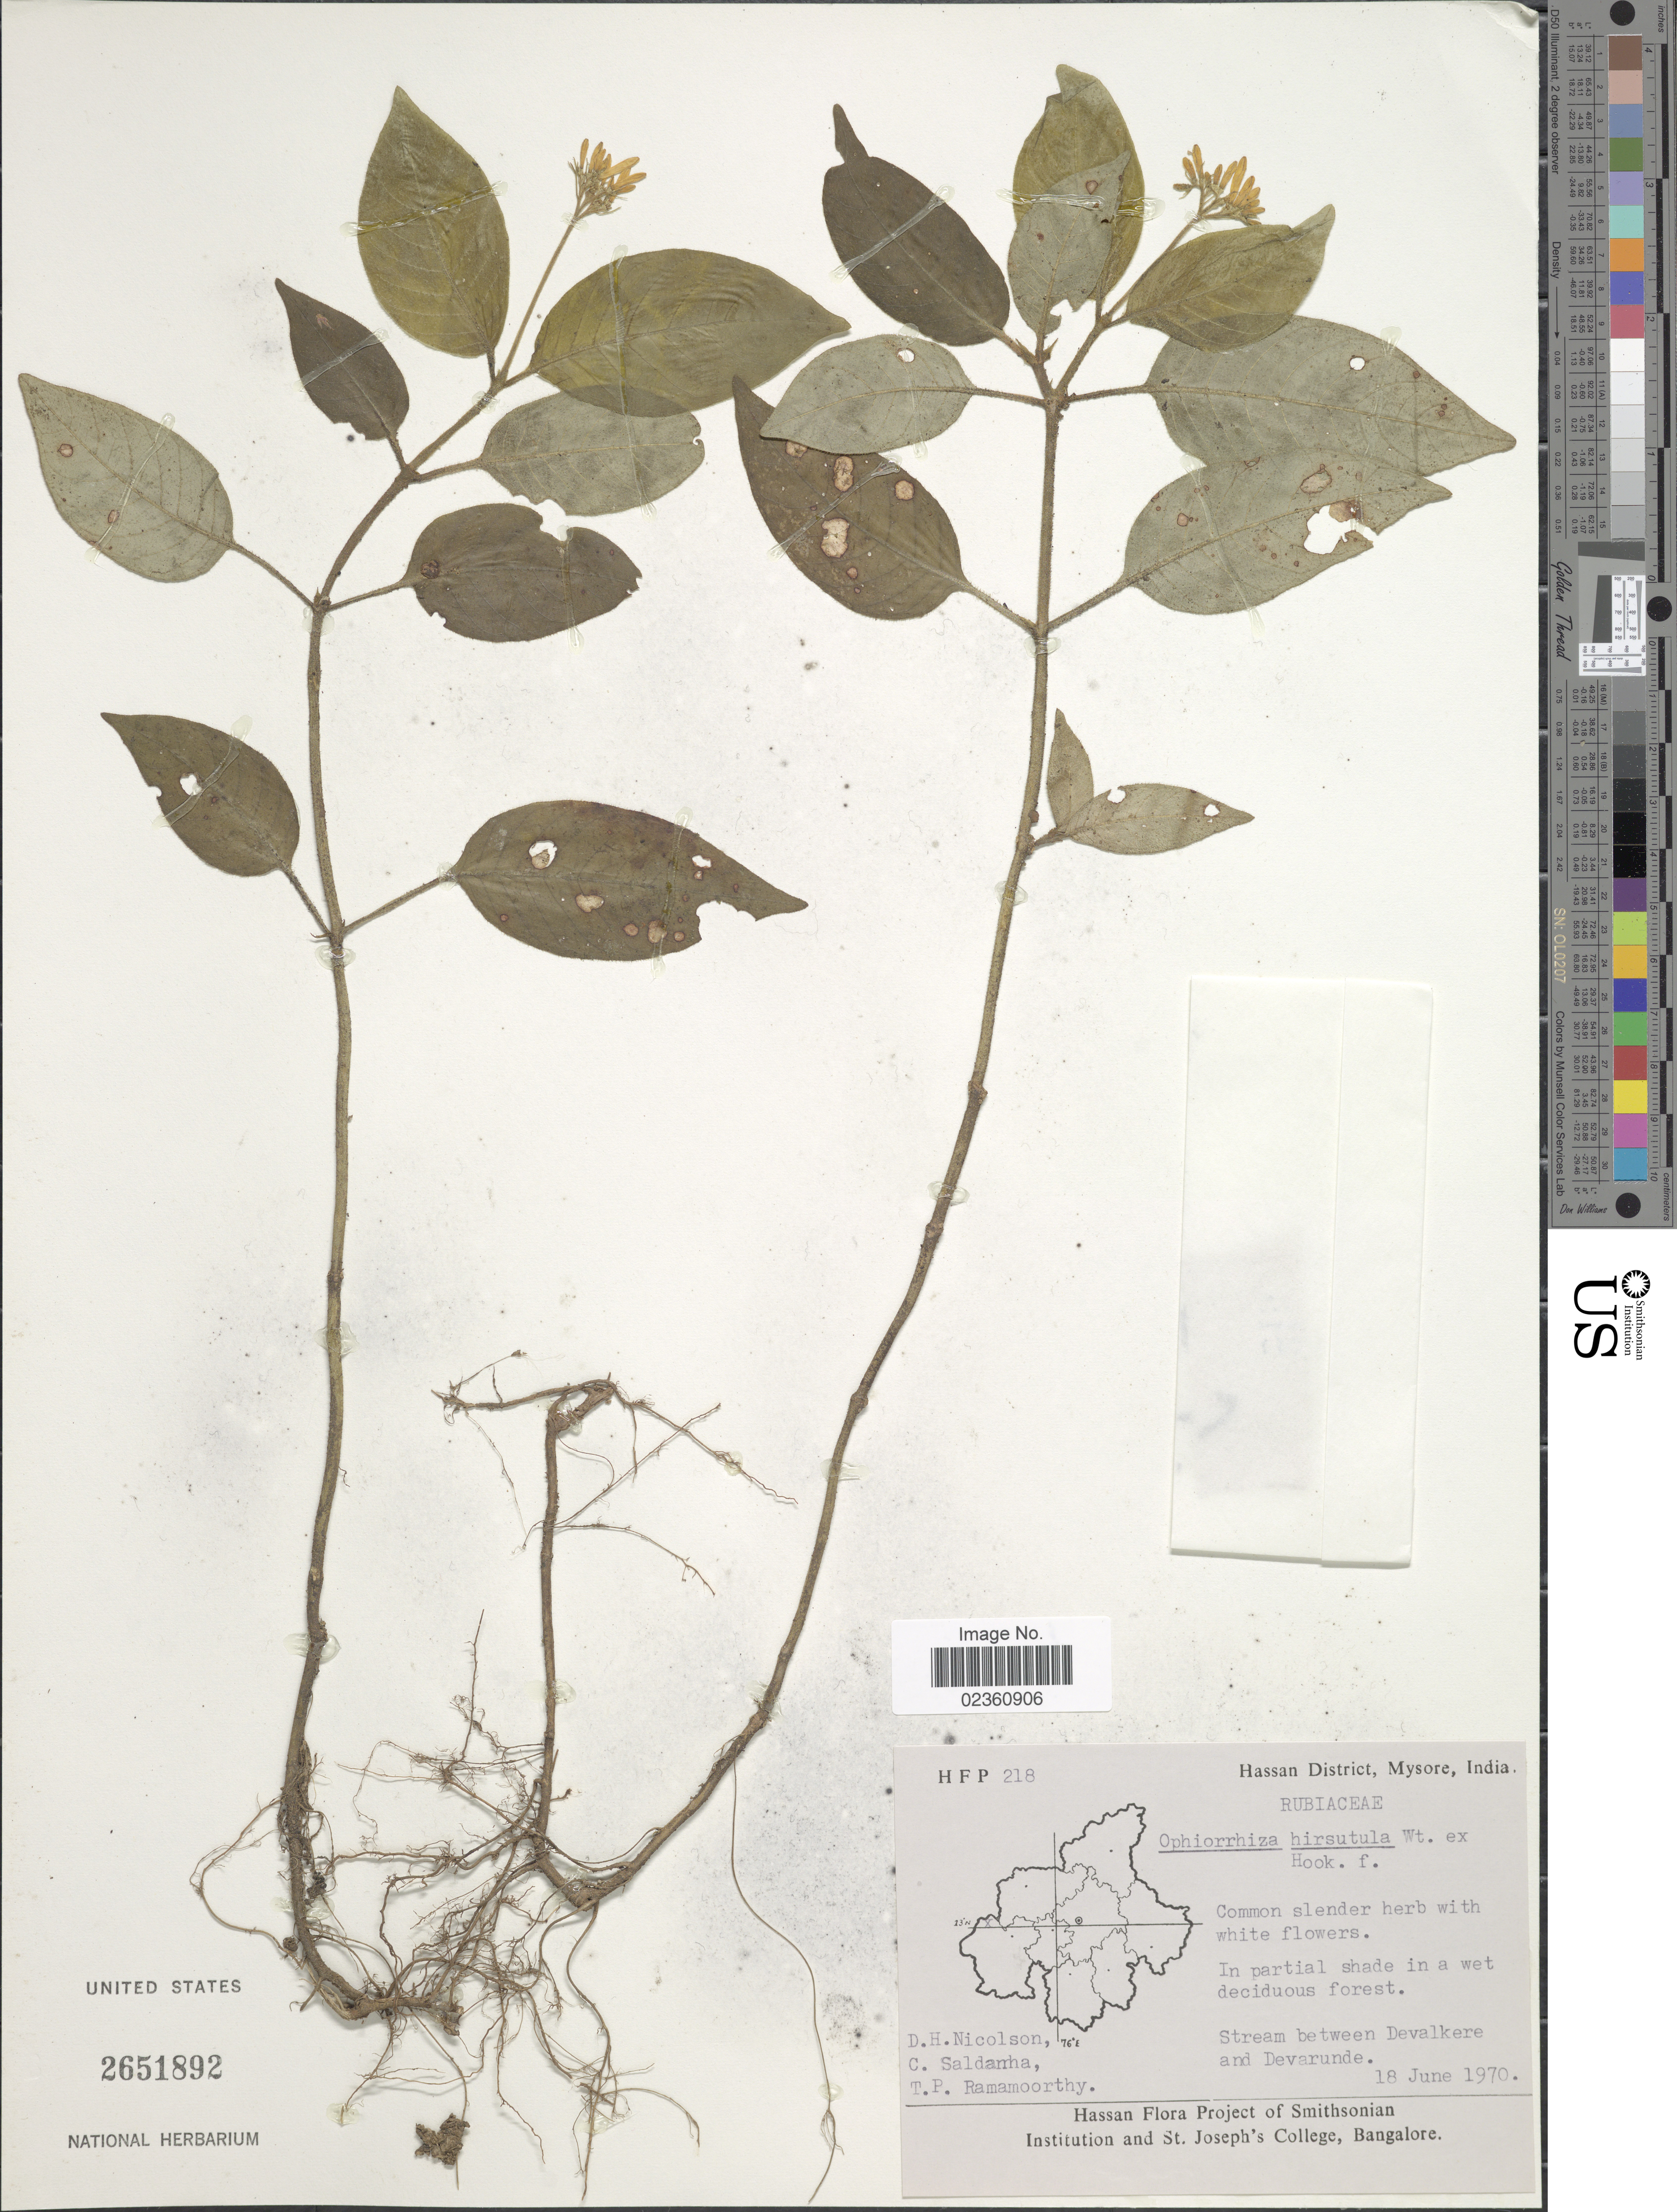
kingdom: Plantae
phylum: Tracheophyta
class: Magnoliopsida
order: Gentianales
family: Rubiaceae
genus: Ophiorrhiza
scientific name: Ophiorrhiza hirsutula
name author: Wight ex Hook. f.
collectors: D. H. Nicolson, C. Saldanha & T. P. Ramamoorthy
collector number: H F P 218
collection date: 1970-06-18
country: India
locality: Hassan District, Mysore, In partial shade in a wet deciduous forest, Stream between Devalkere and Devarunde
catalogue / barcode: US 2651892